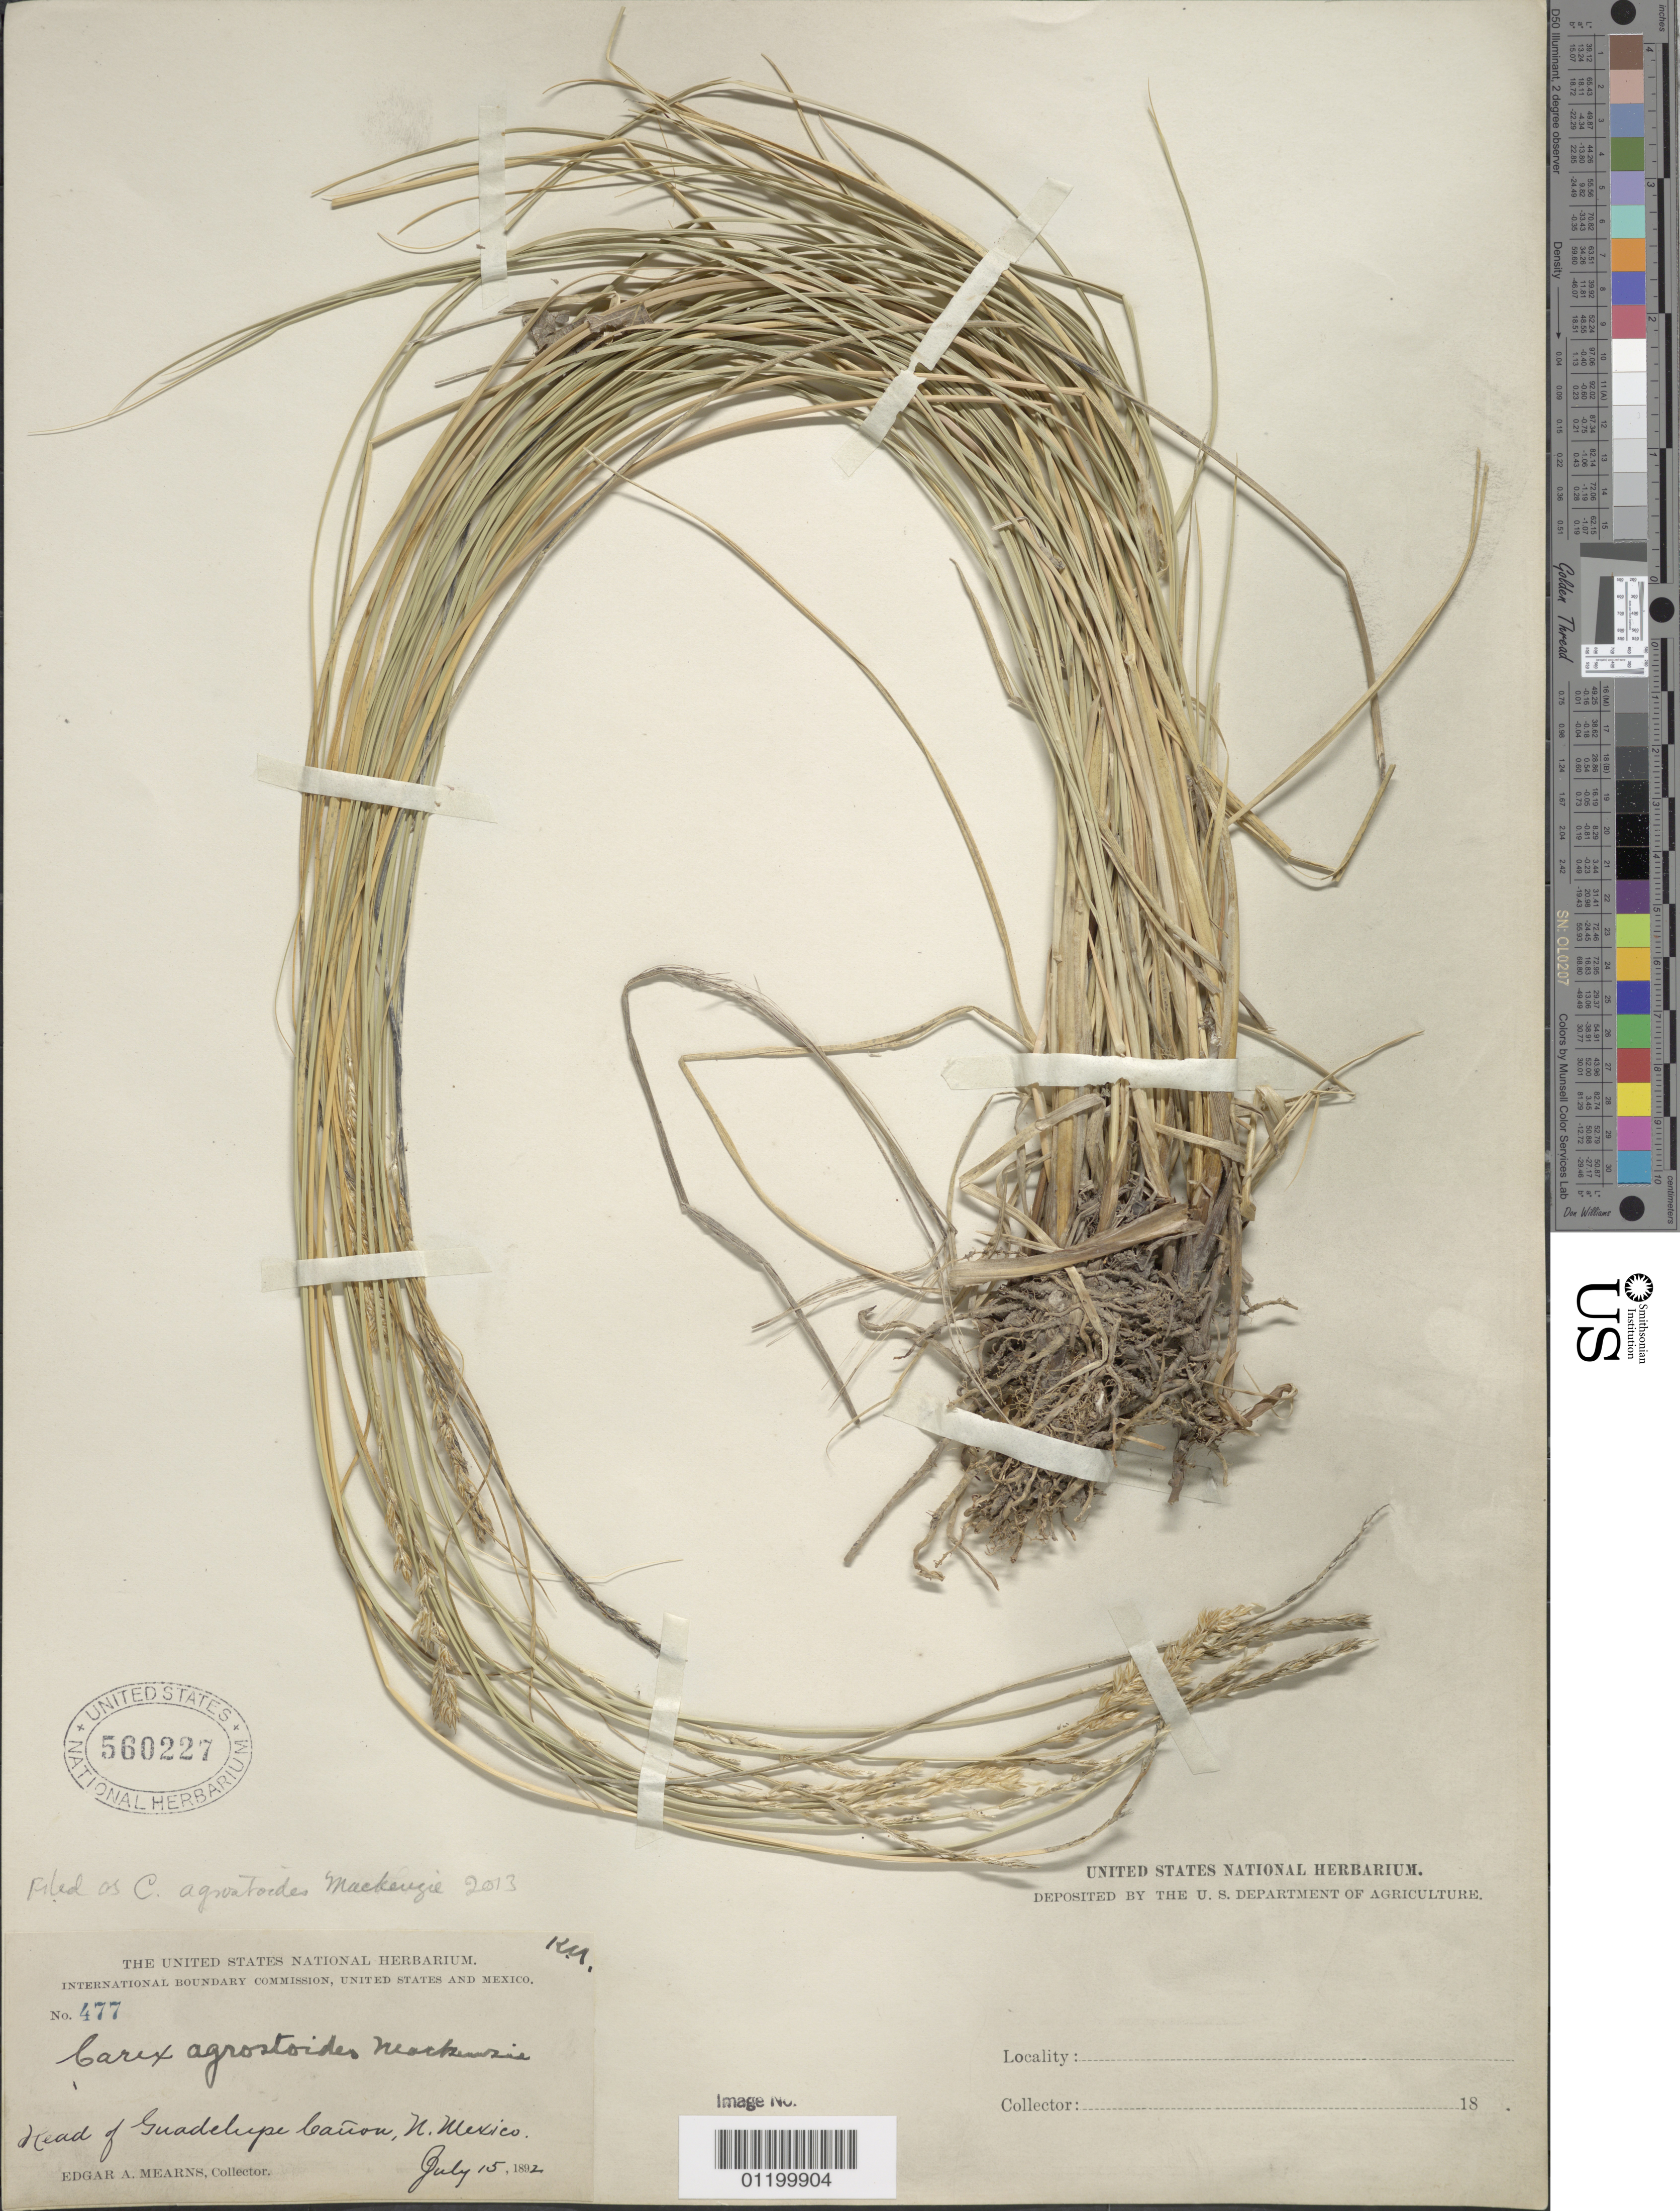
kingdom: Plantae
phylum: Tracheophyta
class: Liliopsida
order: Poales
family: Cyperaceae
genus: Carex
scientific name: Carex agrostoides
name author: Mack.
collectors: E. A. Mearns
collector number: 477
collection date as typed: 15 Jul 1892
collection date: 1892-07-15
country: United States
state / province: New Mexico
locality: Head of Guadalupe Cañon.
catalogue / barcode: US 560227